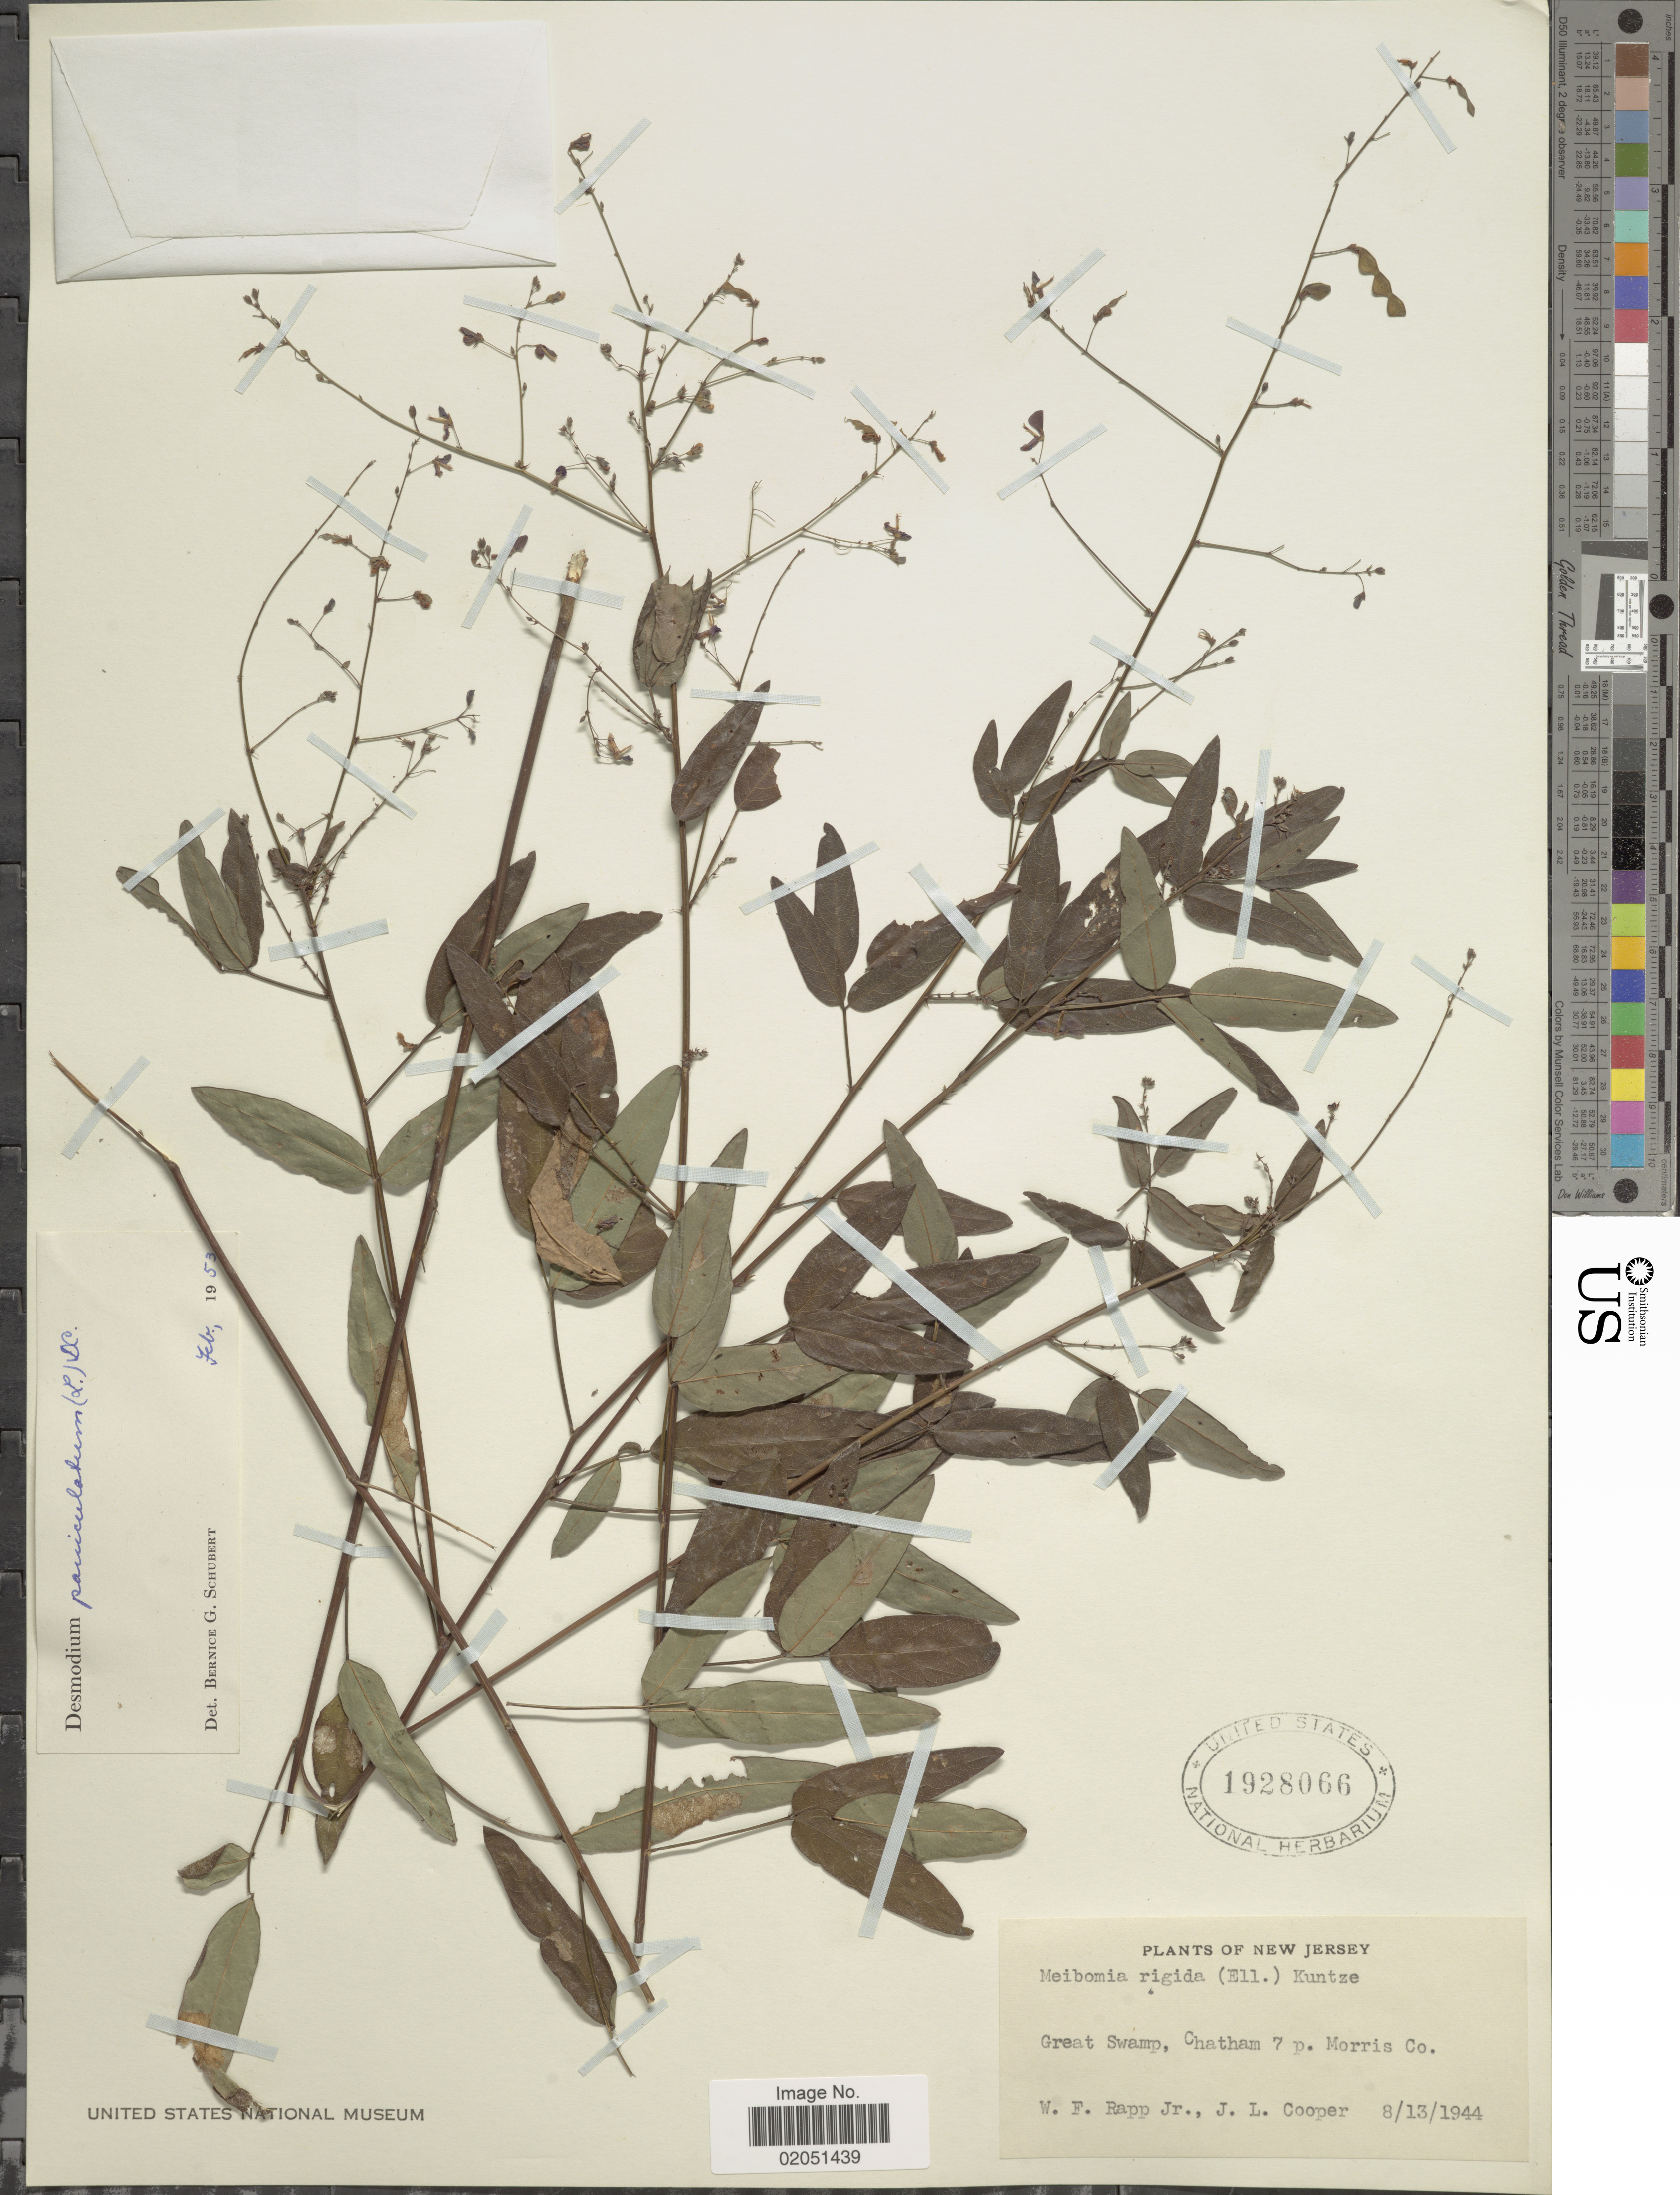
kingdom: Plantae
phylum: Tracheophyta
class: Magnoliopsida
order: Fabales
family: Fabaceae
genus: Desmodium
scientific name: Desmodium rigidum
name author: (Elliott) DC.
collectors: W. Rapp & J. Cooper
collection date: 1944-08-13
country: United States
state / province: New Jersey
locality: Great Swamp, Chatham 7 p. Morris Co.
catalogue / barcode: US 1928066